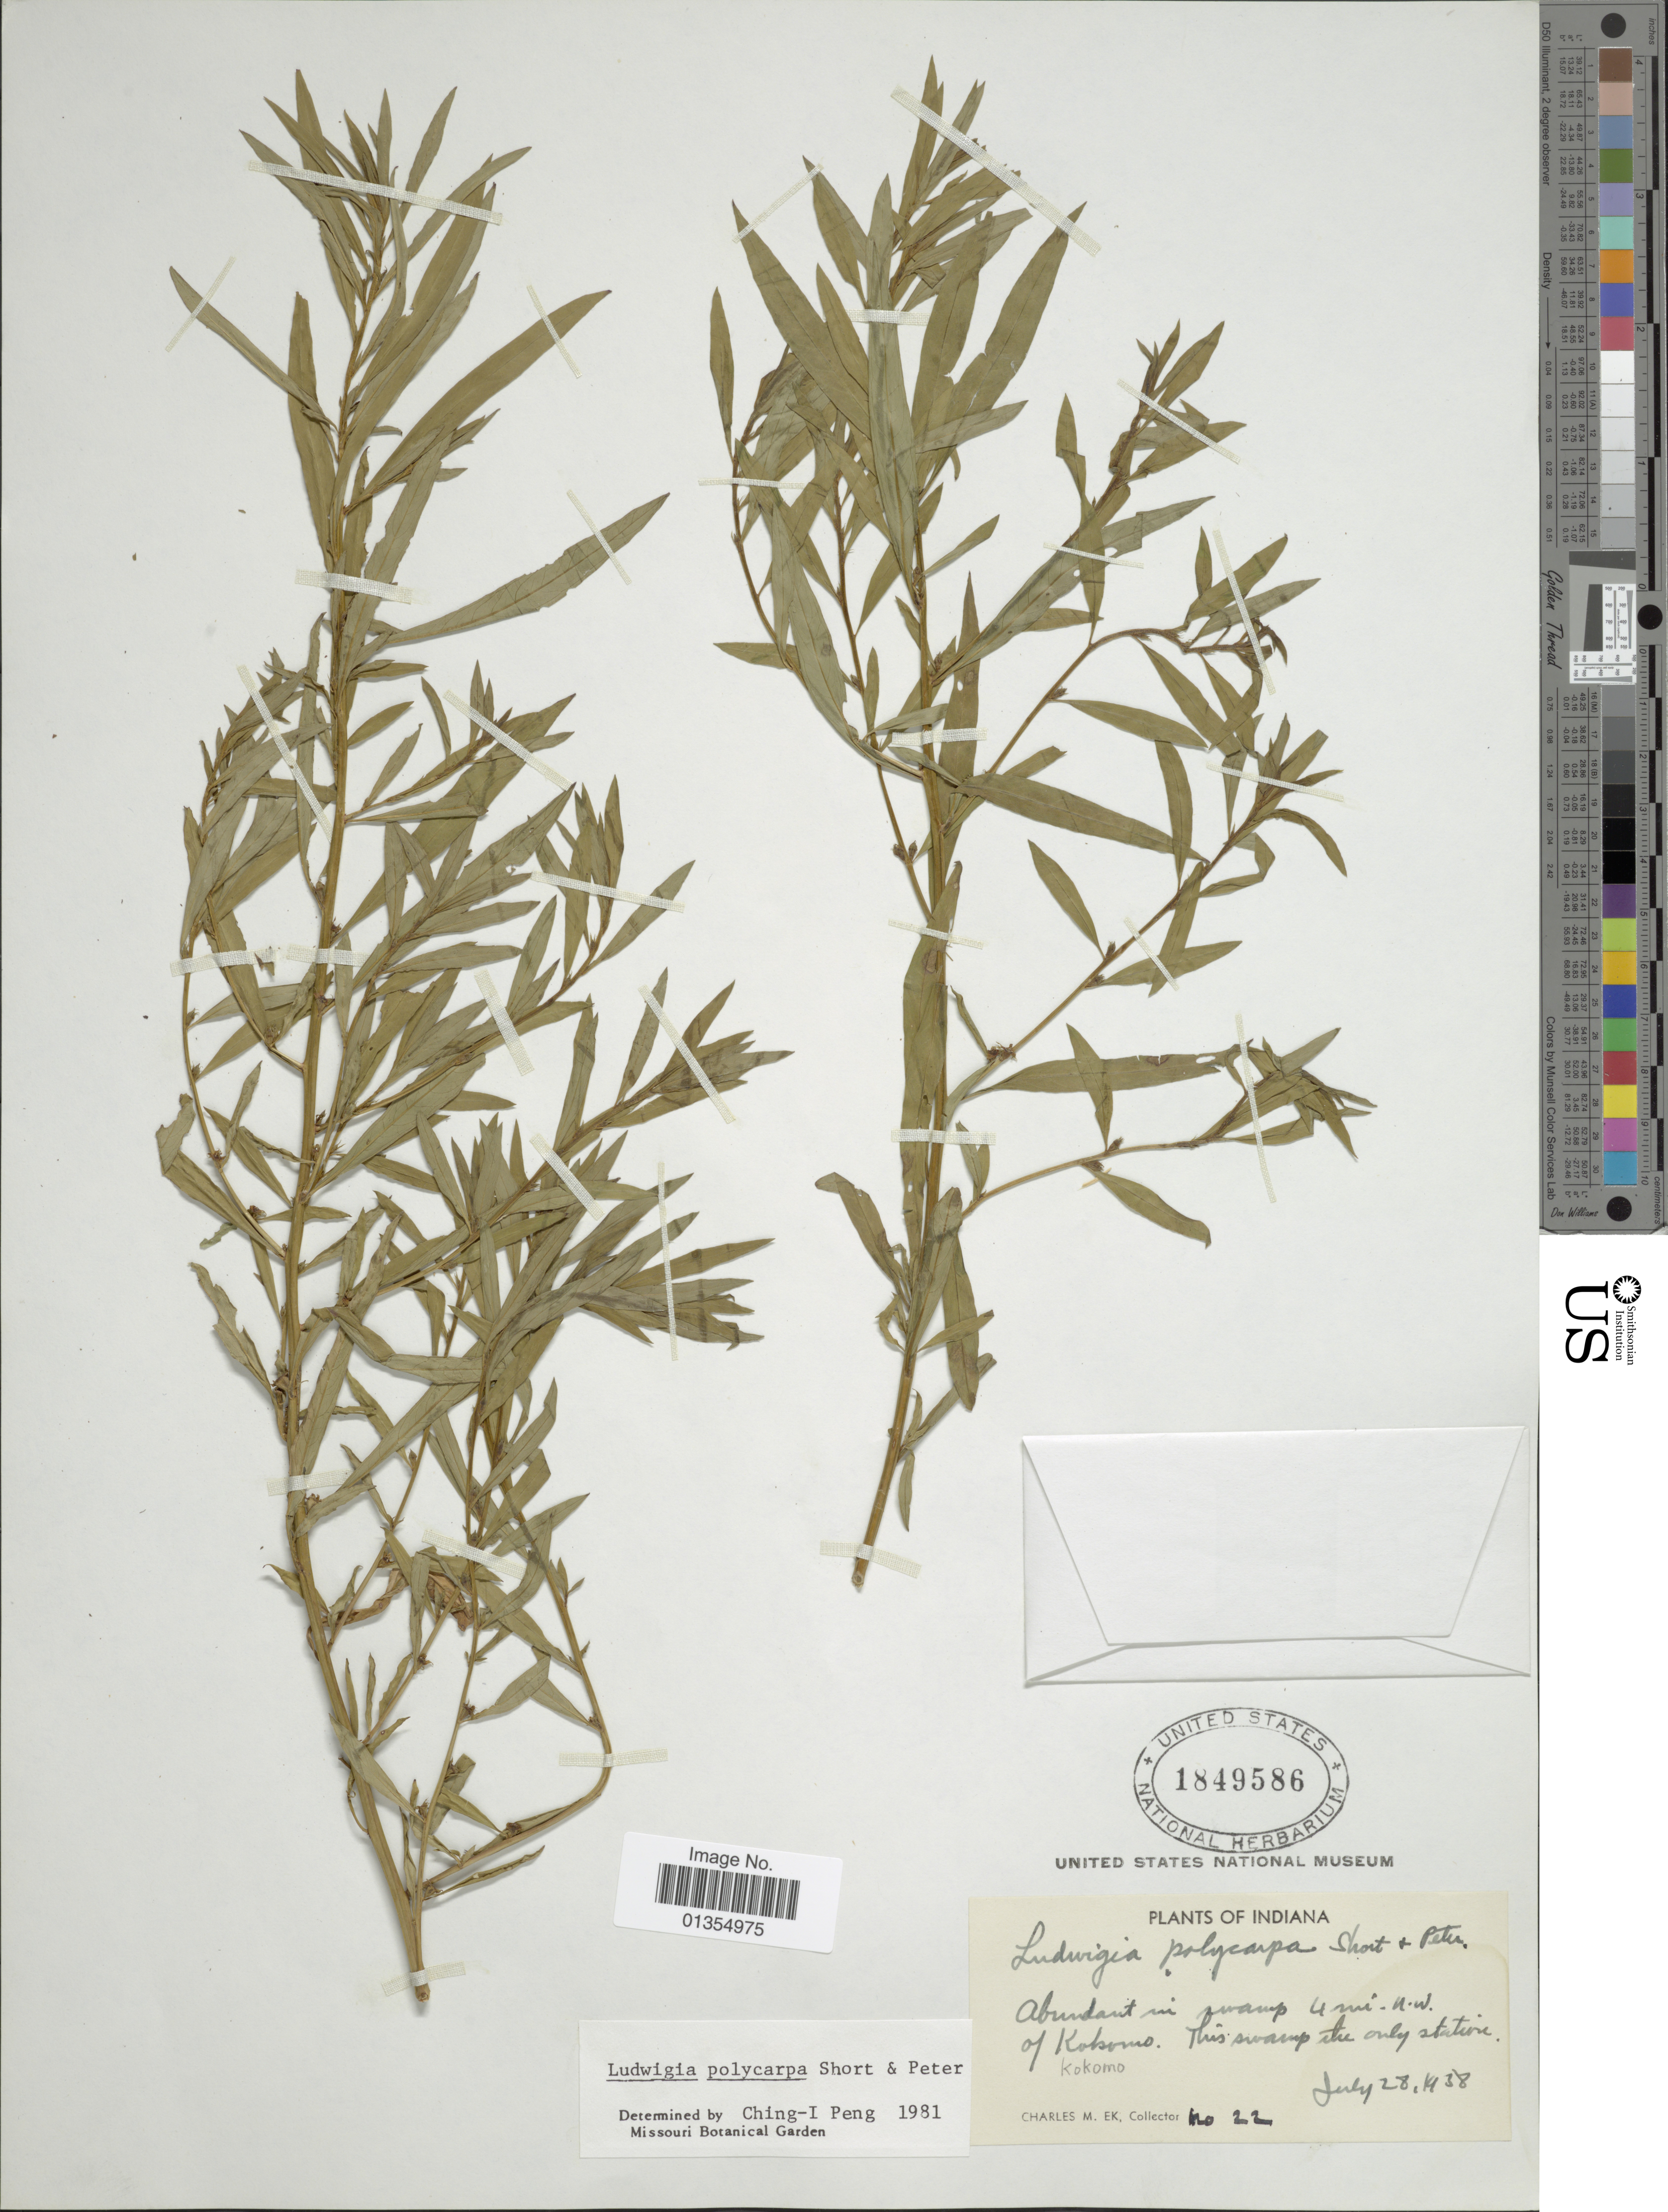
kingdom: Plantae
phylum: Tracheophyta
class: Magnoliopsida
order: Myrtales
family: Onagraceae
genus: Ludwigia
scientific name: Ludwigia polycarpa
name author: Short & R. Peter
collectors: C. Ek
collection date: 1938-07-28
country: United States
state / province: Indiana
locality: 4 mi N.W. of Kokomo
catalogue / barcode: US 1849586